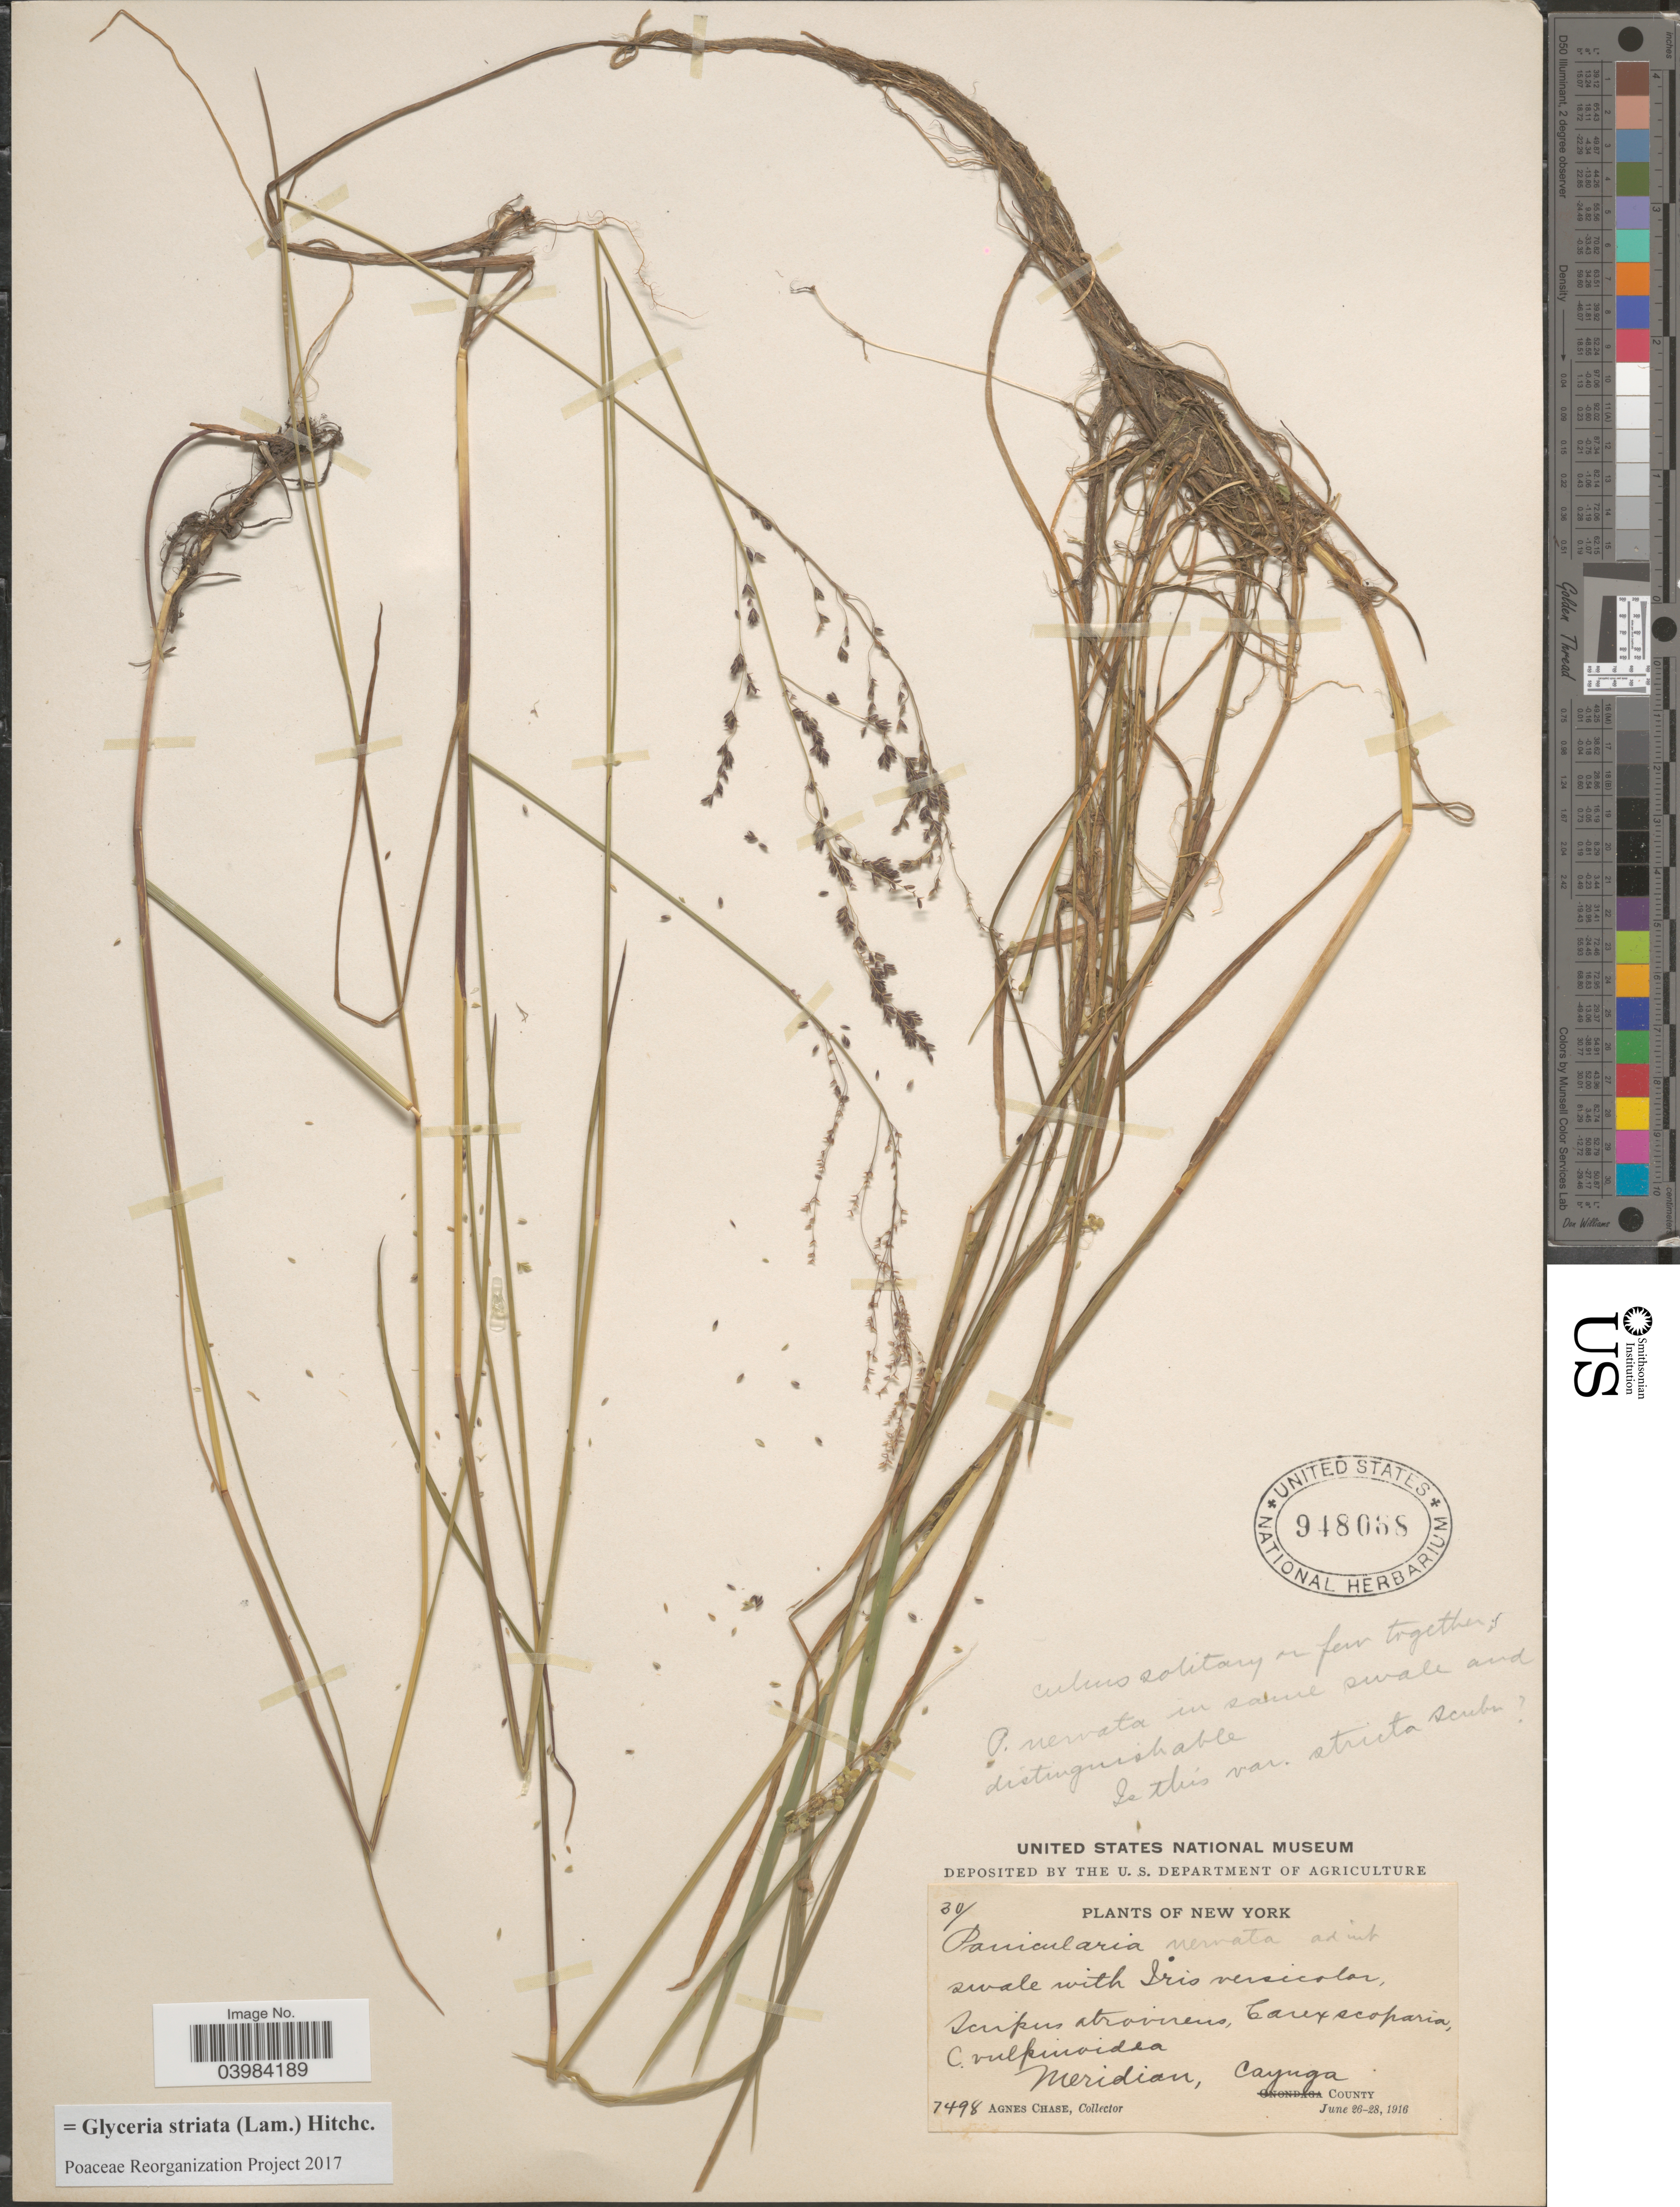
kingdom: Plantae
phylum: Tracheophyta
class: Liliopsida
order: Poales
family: Poaceae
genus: Glyceria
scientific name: Glyceria striata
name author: (Lam.) Hitchc.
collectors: A. Chase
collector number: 7498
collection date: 1916-06-26/1916-06-28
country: United States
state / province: New York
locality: Meridian, Cayuga. County.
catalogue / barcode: US 948068